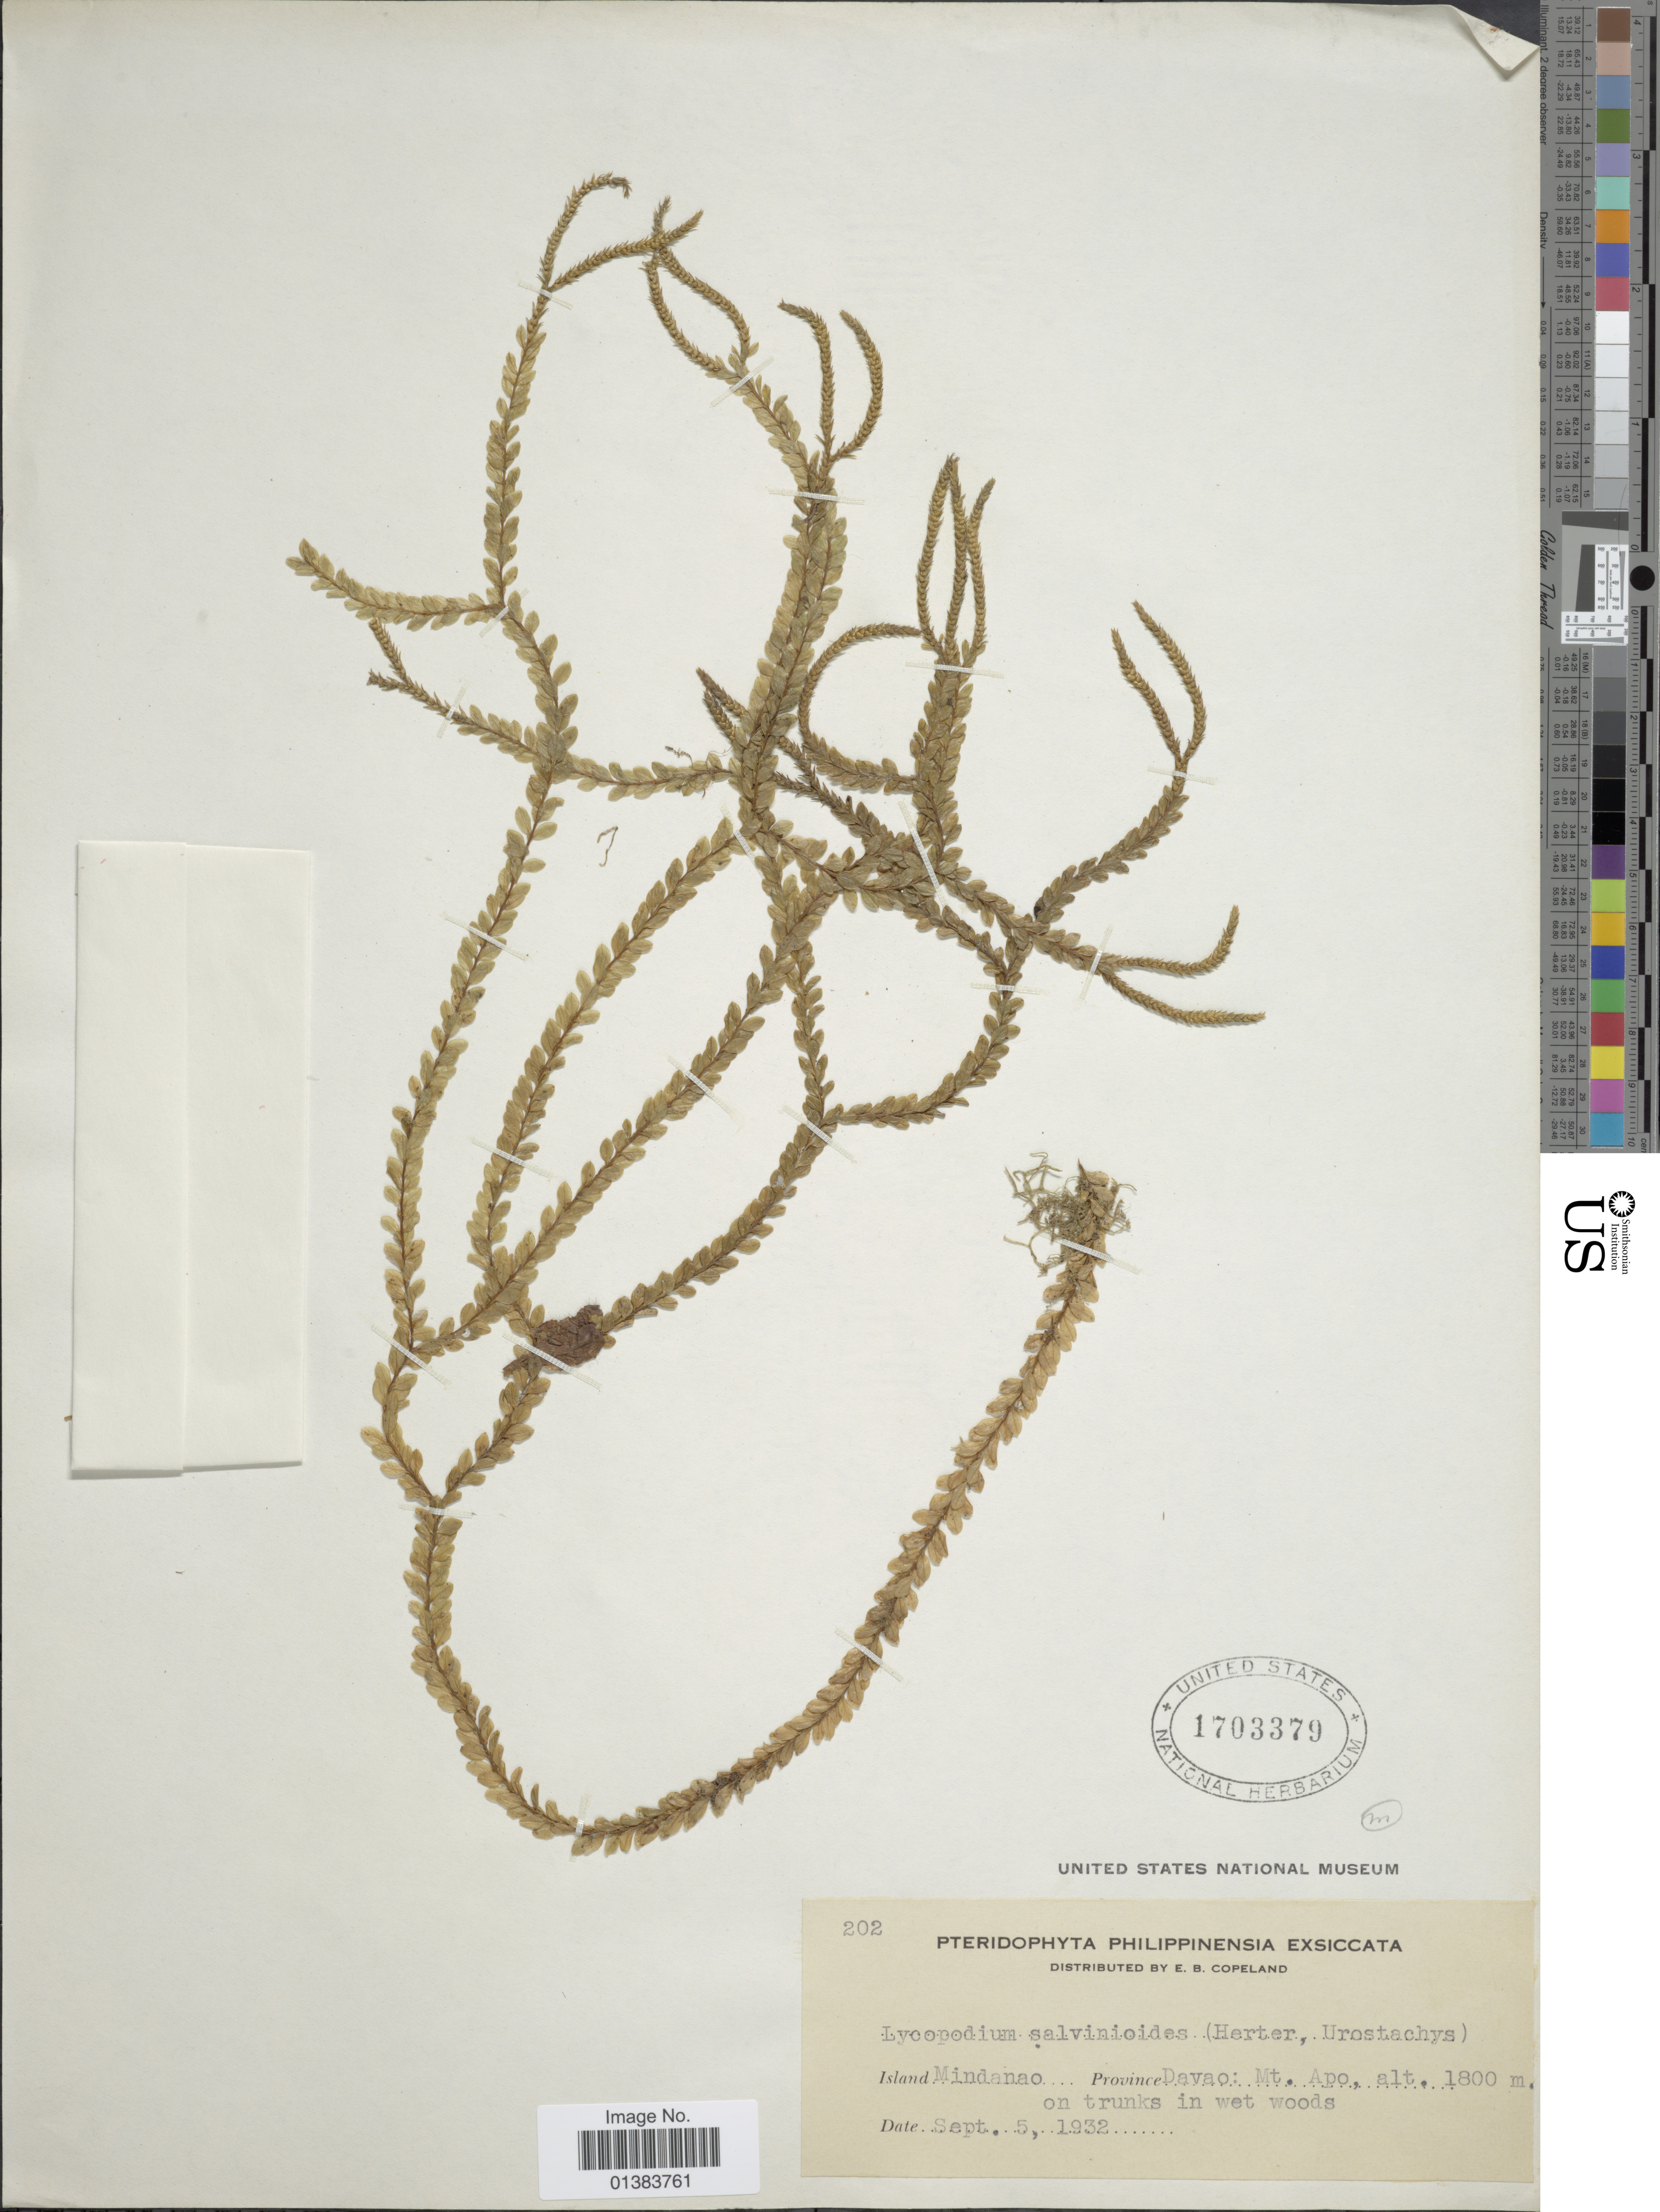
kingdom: Plantae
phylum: Tracheophyta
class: Lycopodiopsida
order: Lycopodiales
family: Lycopodiaceae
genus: Phlegmariurus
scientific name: Phlegmariurus delbrueckii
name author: (Herter) A. R. Field & Bostock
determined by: Field, A. R.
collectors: E. B. Copeland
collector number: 202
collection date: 1932-09-05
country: Philippines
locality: Island Mindanao. Province Davao: Mt. Apo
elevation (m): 1800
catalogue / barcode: US 1703379